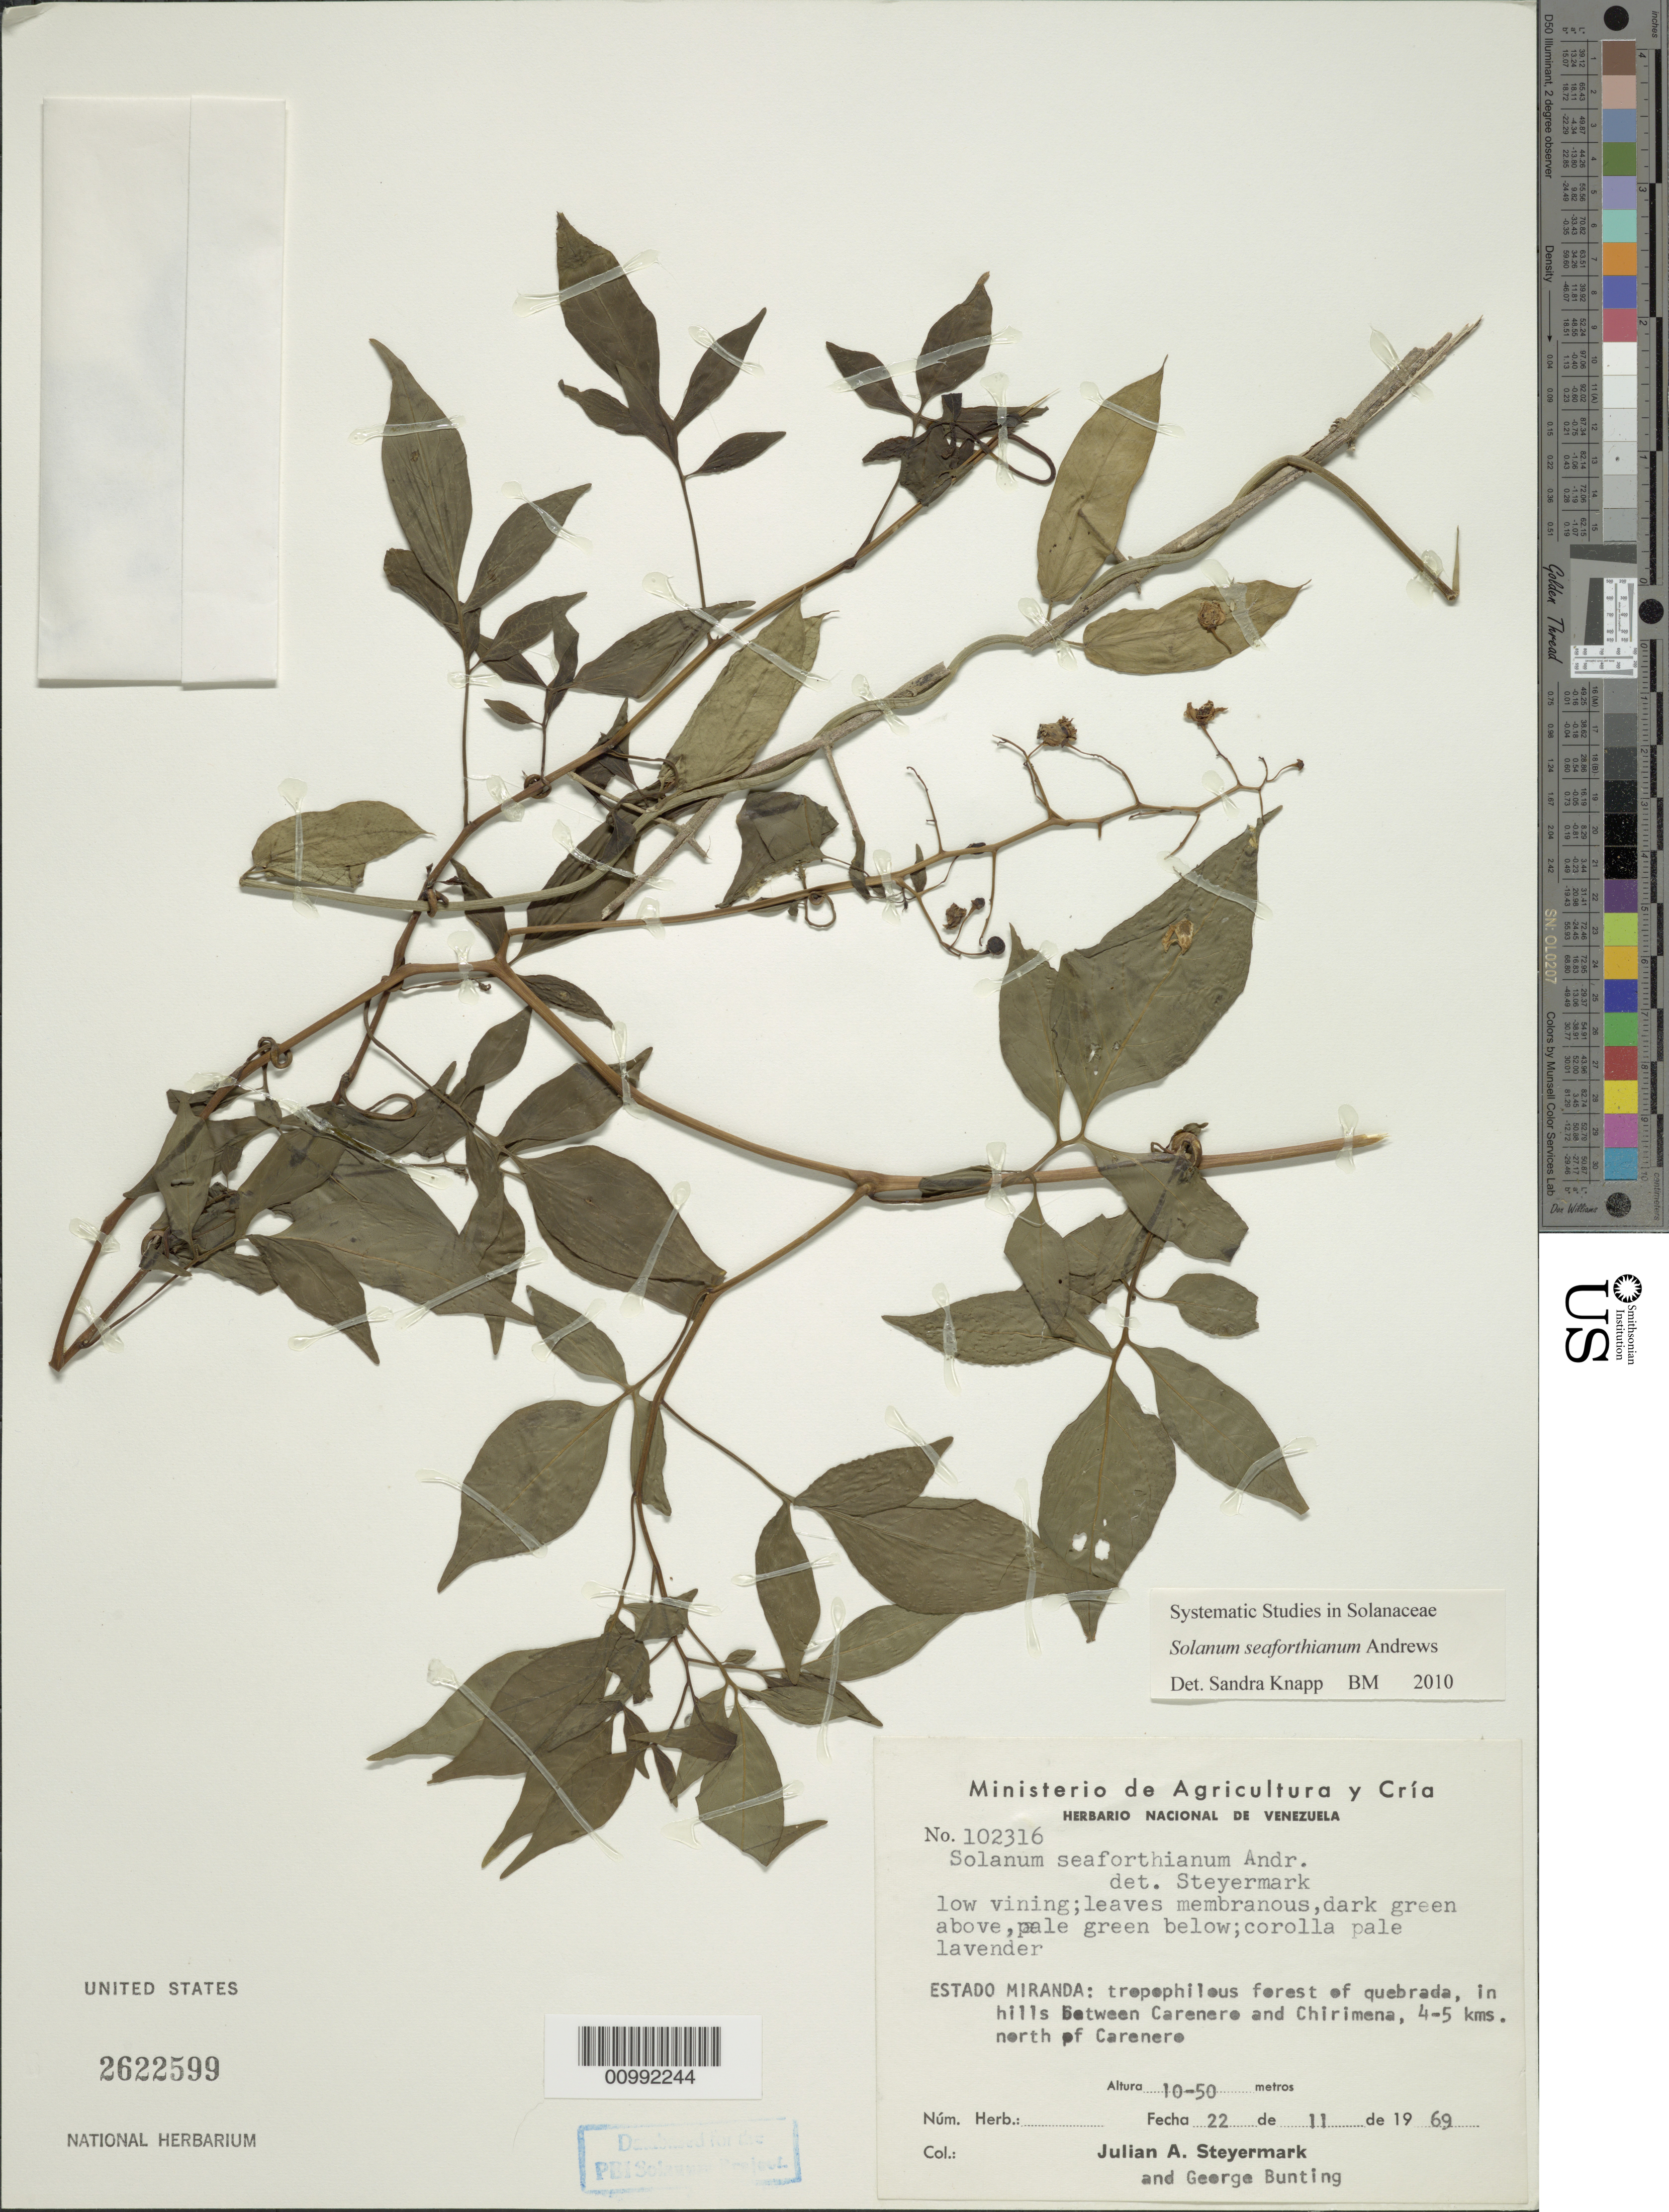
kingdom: Plantae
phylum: Tracheophyta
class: Magnoliopsida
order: Solanales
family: Solanaceae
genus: Solanum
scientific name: Solanum seaforthianum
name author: Andrews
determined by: Knapp, S. D.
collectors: J. Steyermark & G. S. Bunting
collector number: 102316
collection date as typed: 22 Nov 1969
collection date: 1969-11-22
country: Venezuela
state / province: Miranda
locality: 4-5 kms N between Carenere and Chirimena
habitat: tropophilous forest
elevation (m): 10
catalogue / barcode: US 2622599